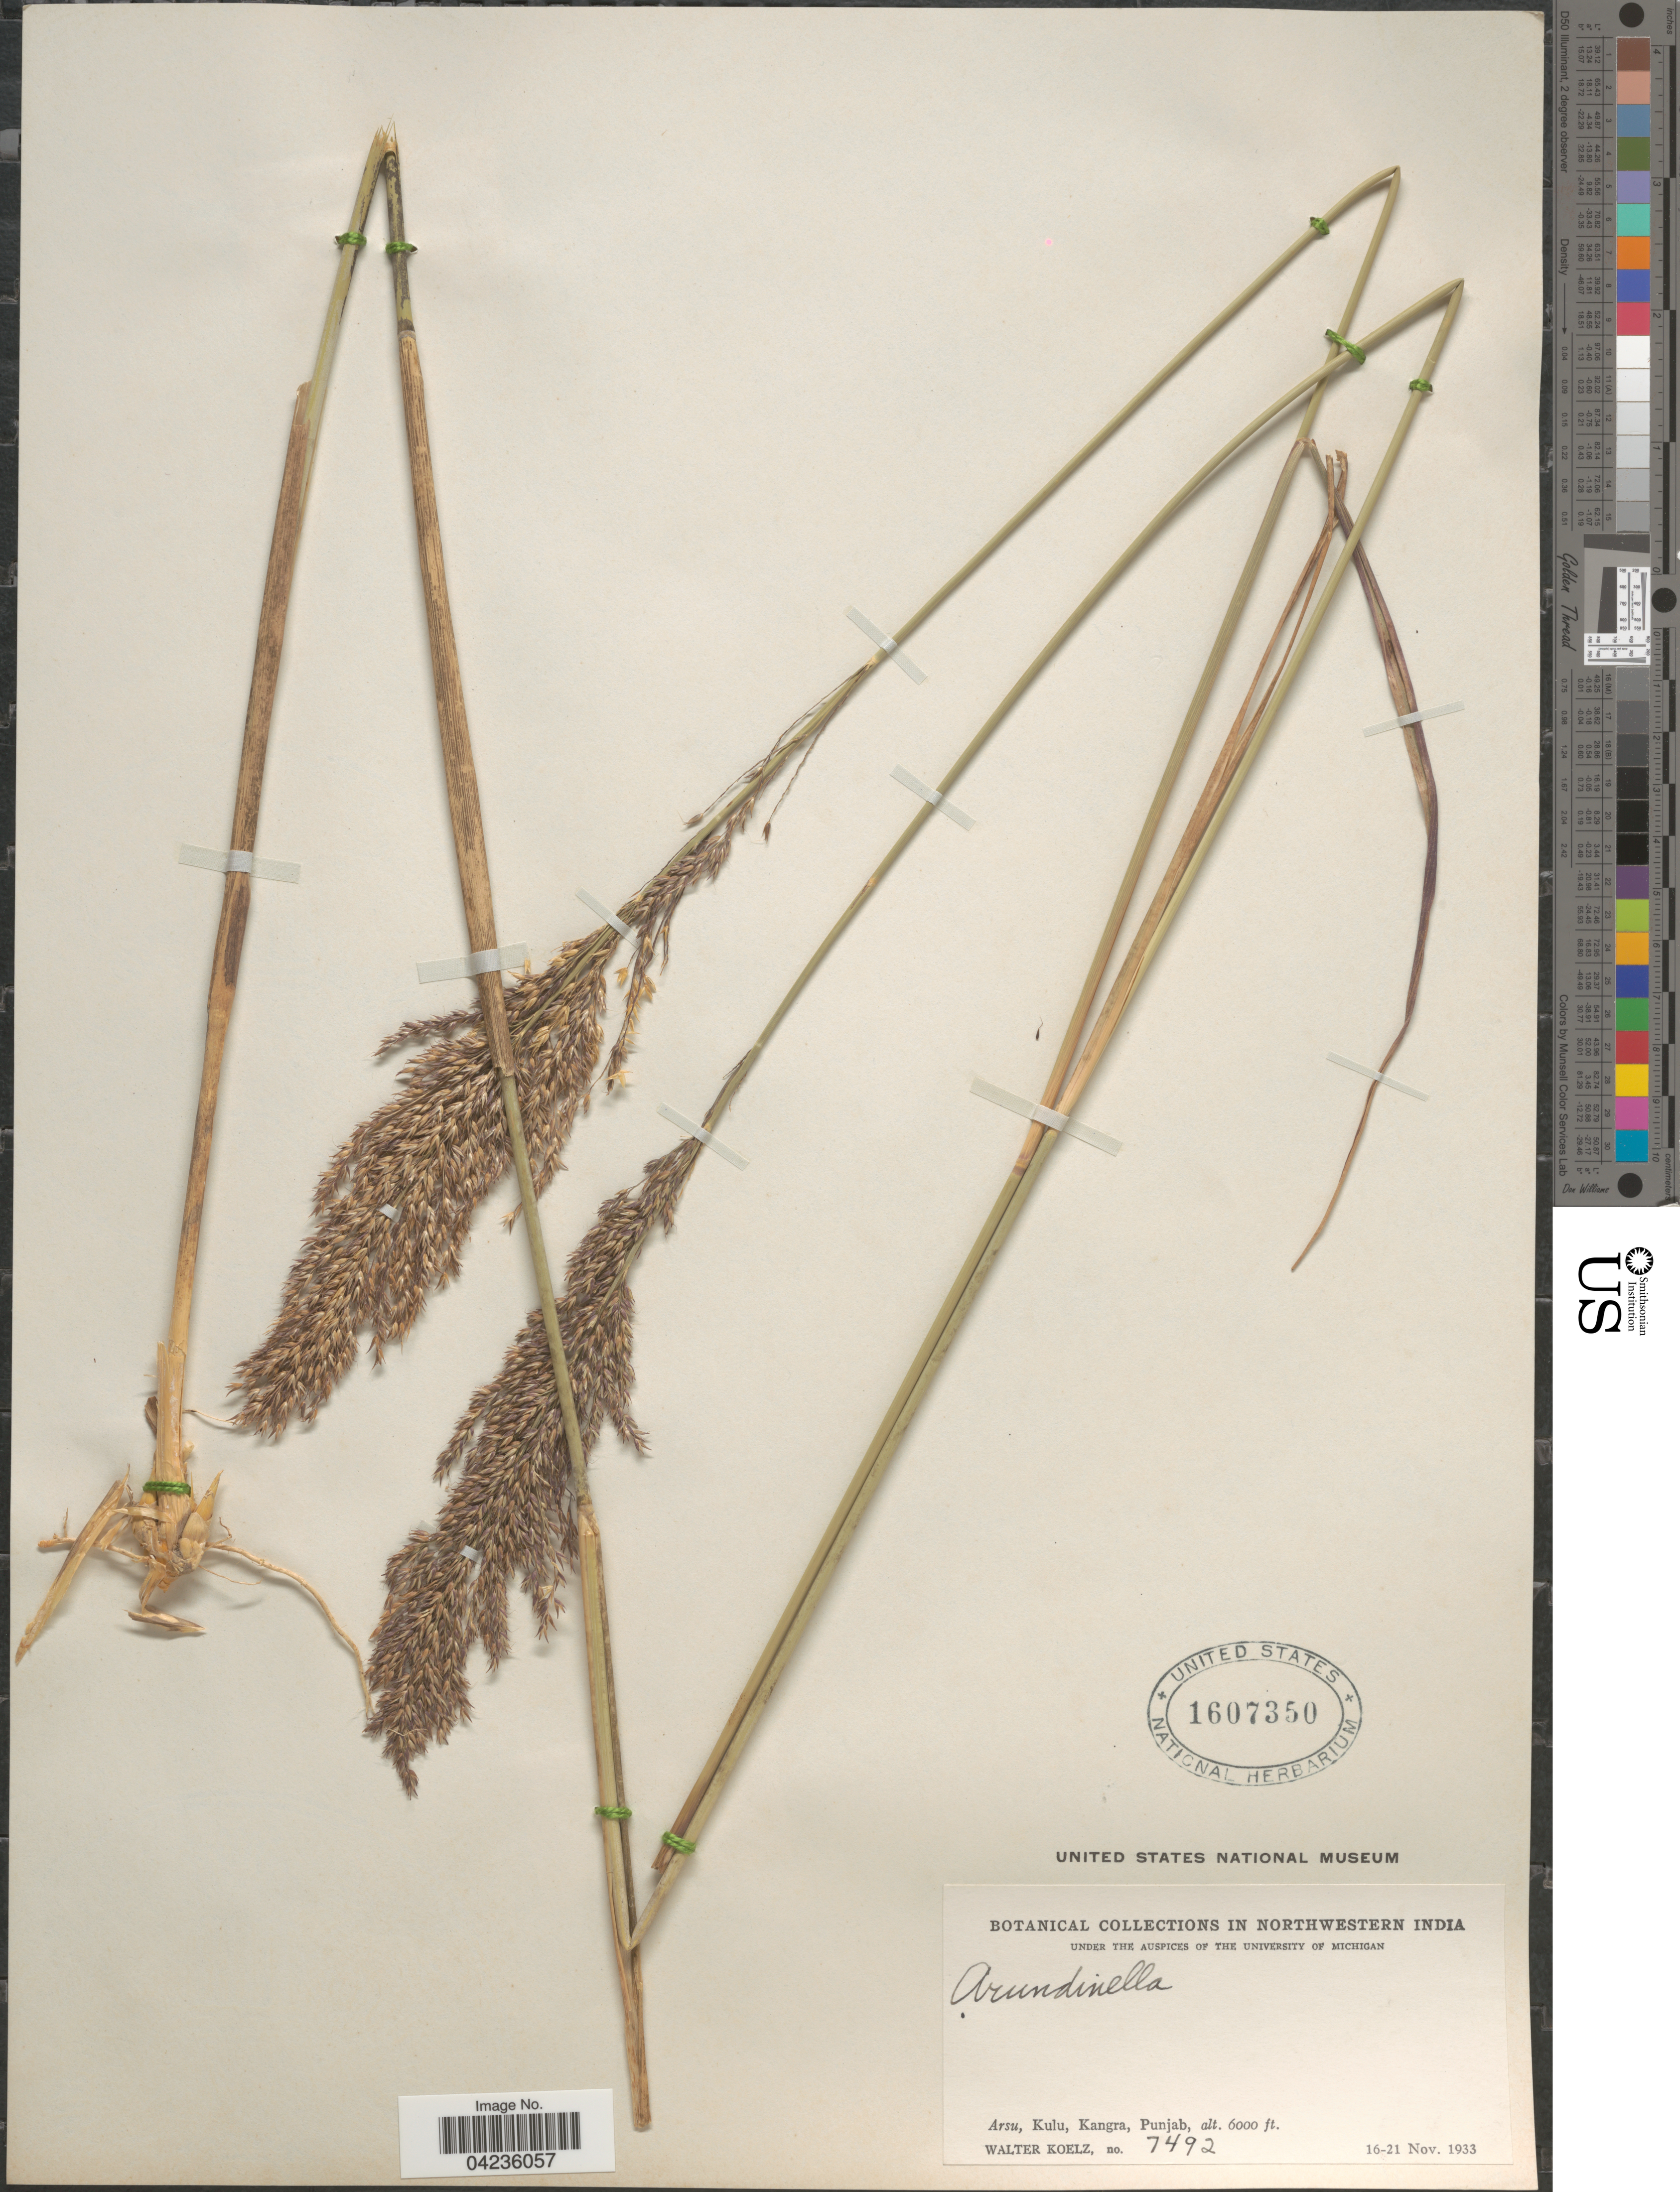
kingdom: Plantae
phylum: Tracheophyta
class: Liliopsida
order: Poales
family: Poaceae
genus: Arundinella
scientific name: Arundinella nepalensis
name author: Trin.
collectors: W. N. Koelz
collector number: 7492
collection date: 1933-11-16/1933-11-21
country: India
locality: In Northwestern India. Arsu, Kulu. Punjab.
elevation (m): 1829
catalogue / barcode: US 1607350